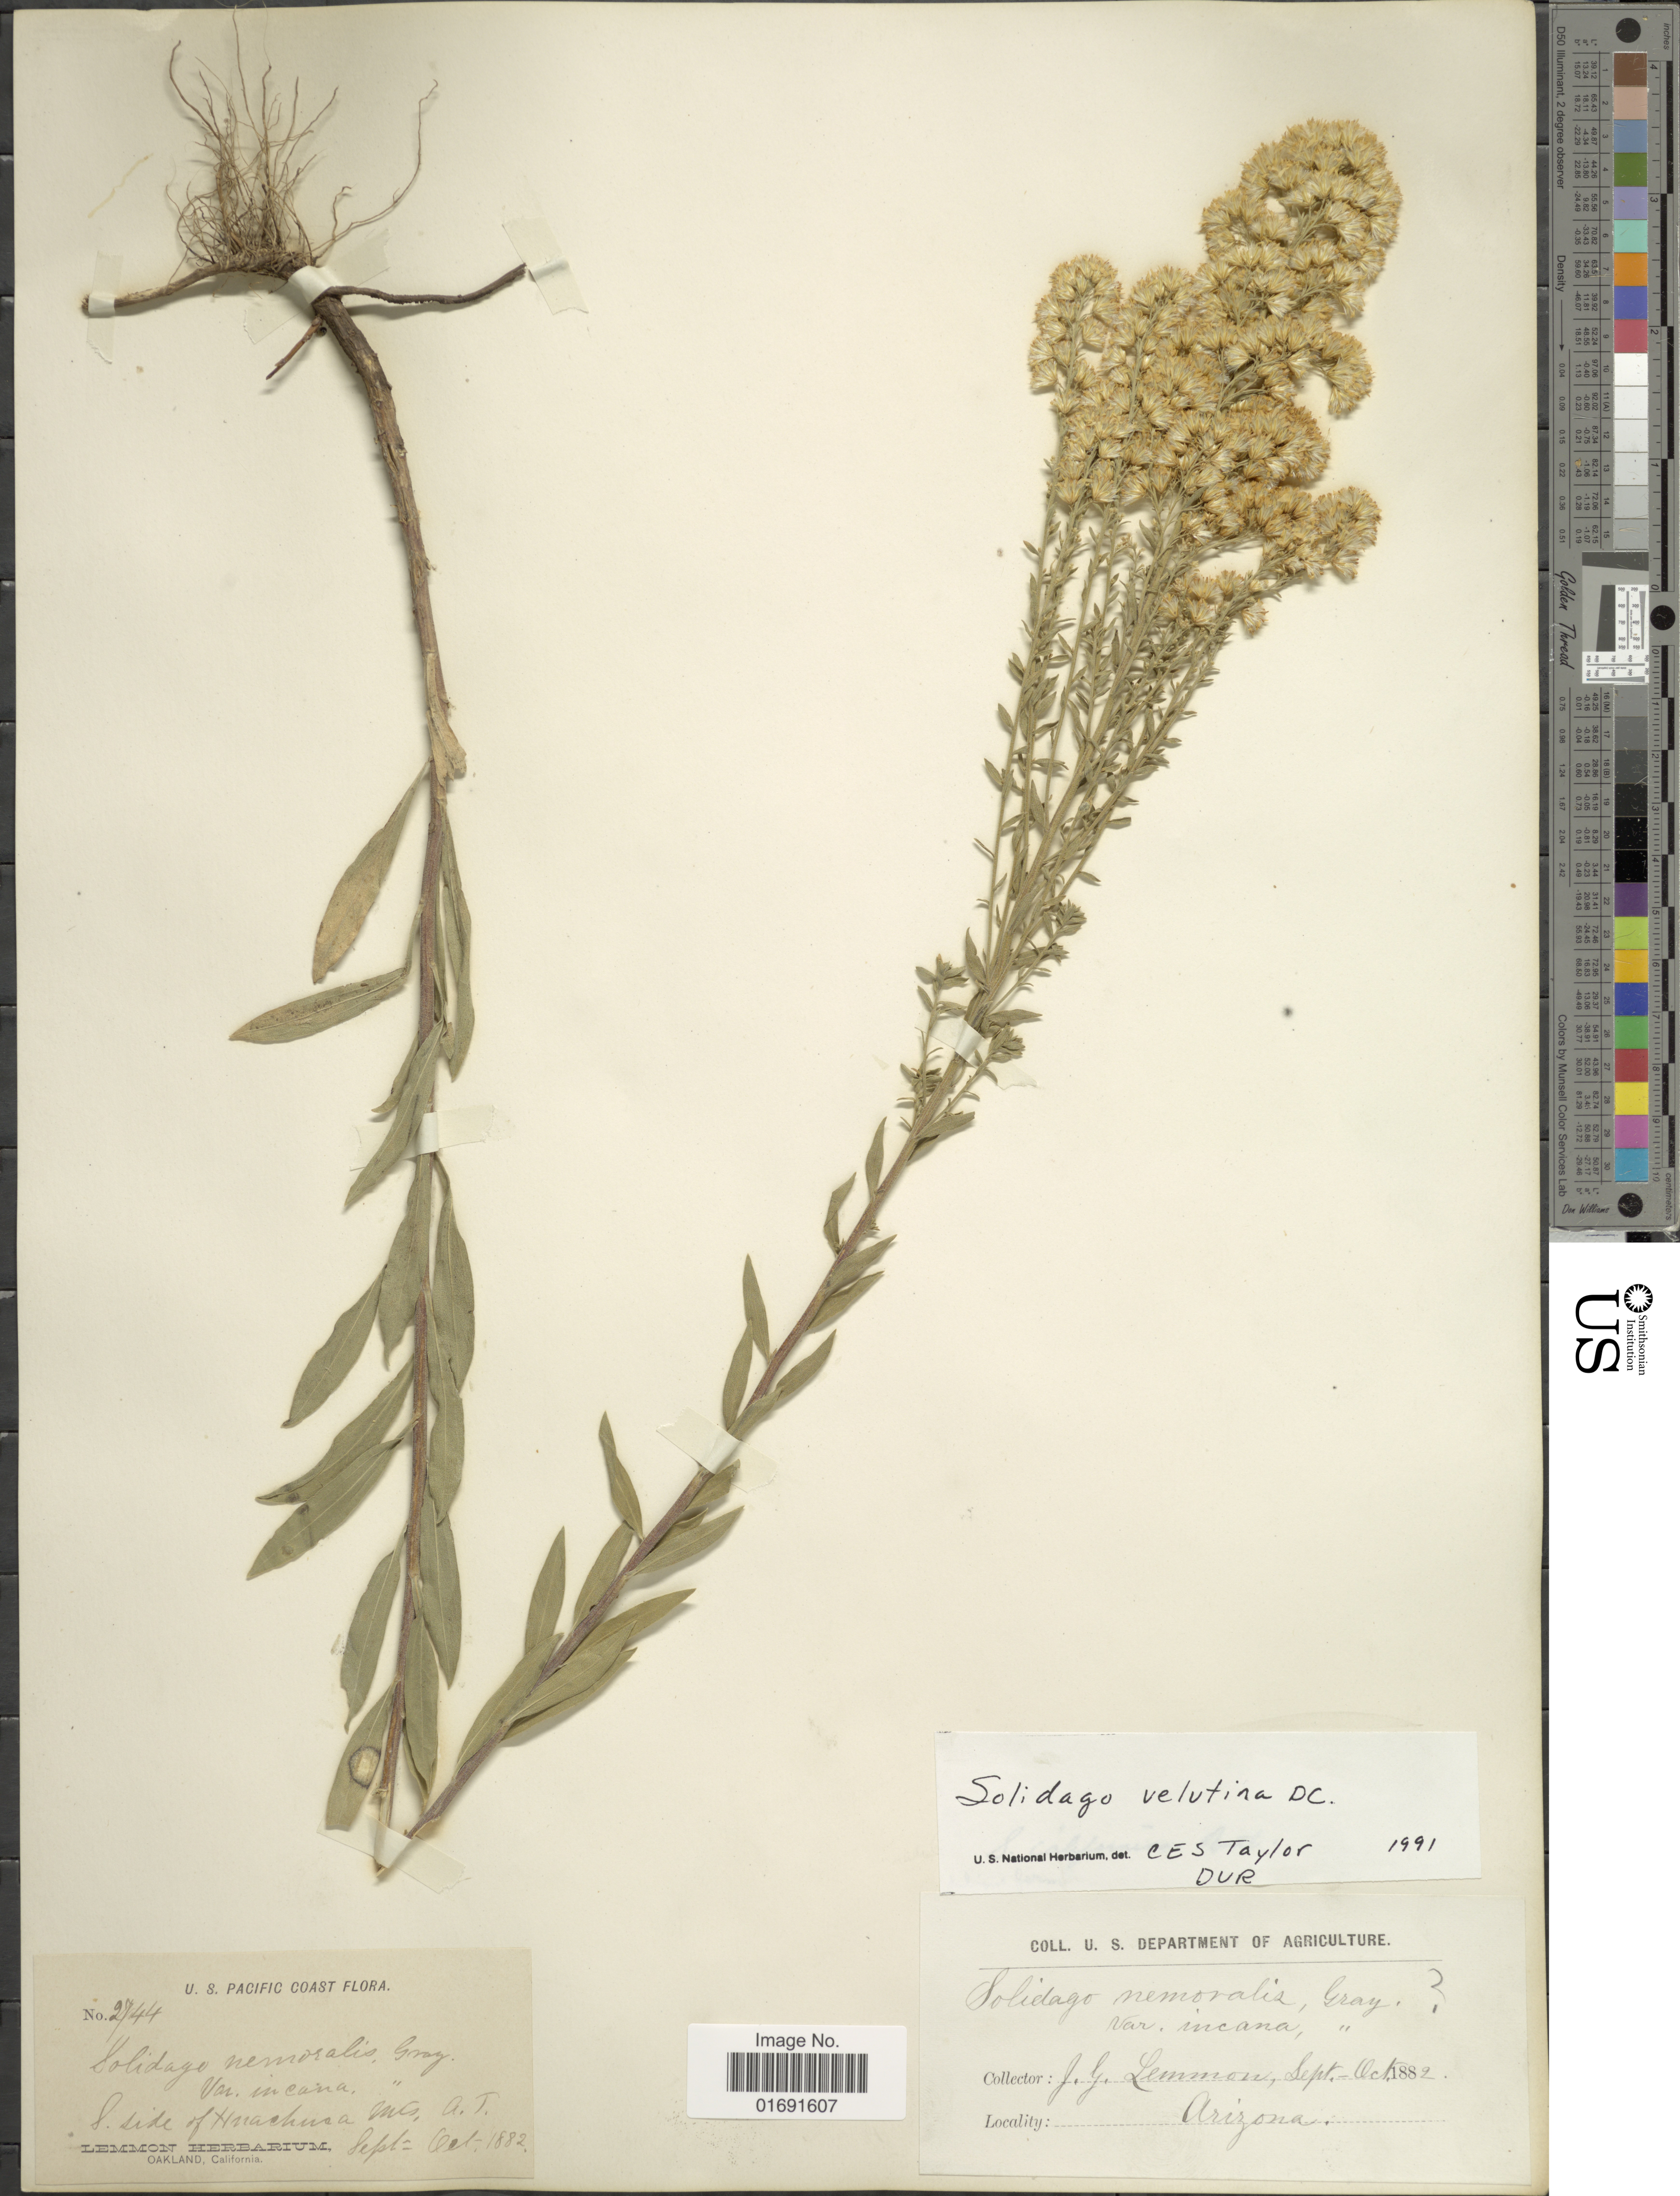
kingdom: Plantae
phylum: Tracheophyta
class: Magnoliopsida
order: Asterales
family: Asteraceae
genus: Solidago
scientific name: Solidago velutina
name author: DC.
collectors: J. Lemmon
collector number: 2744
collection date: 1882-09/1882-10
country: United States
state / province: Arizona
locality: S. side of Huachuca Mts A. T.